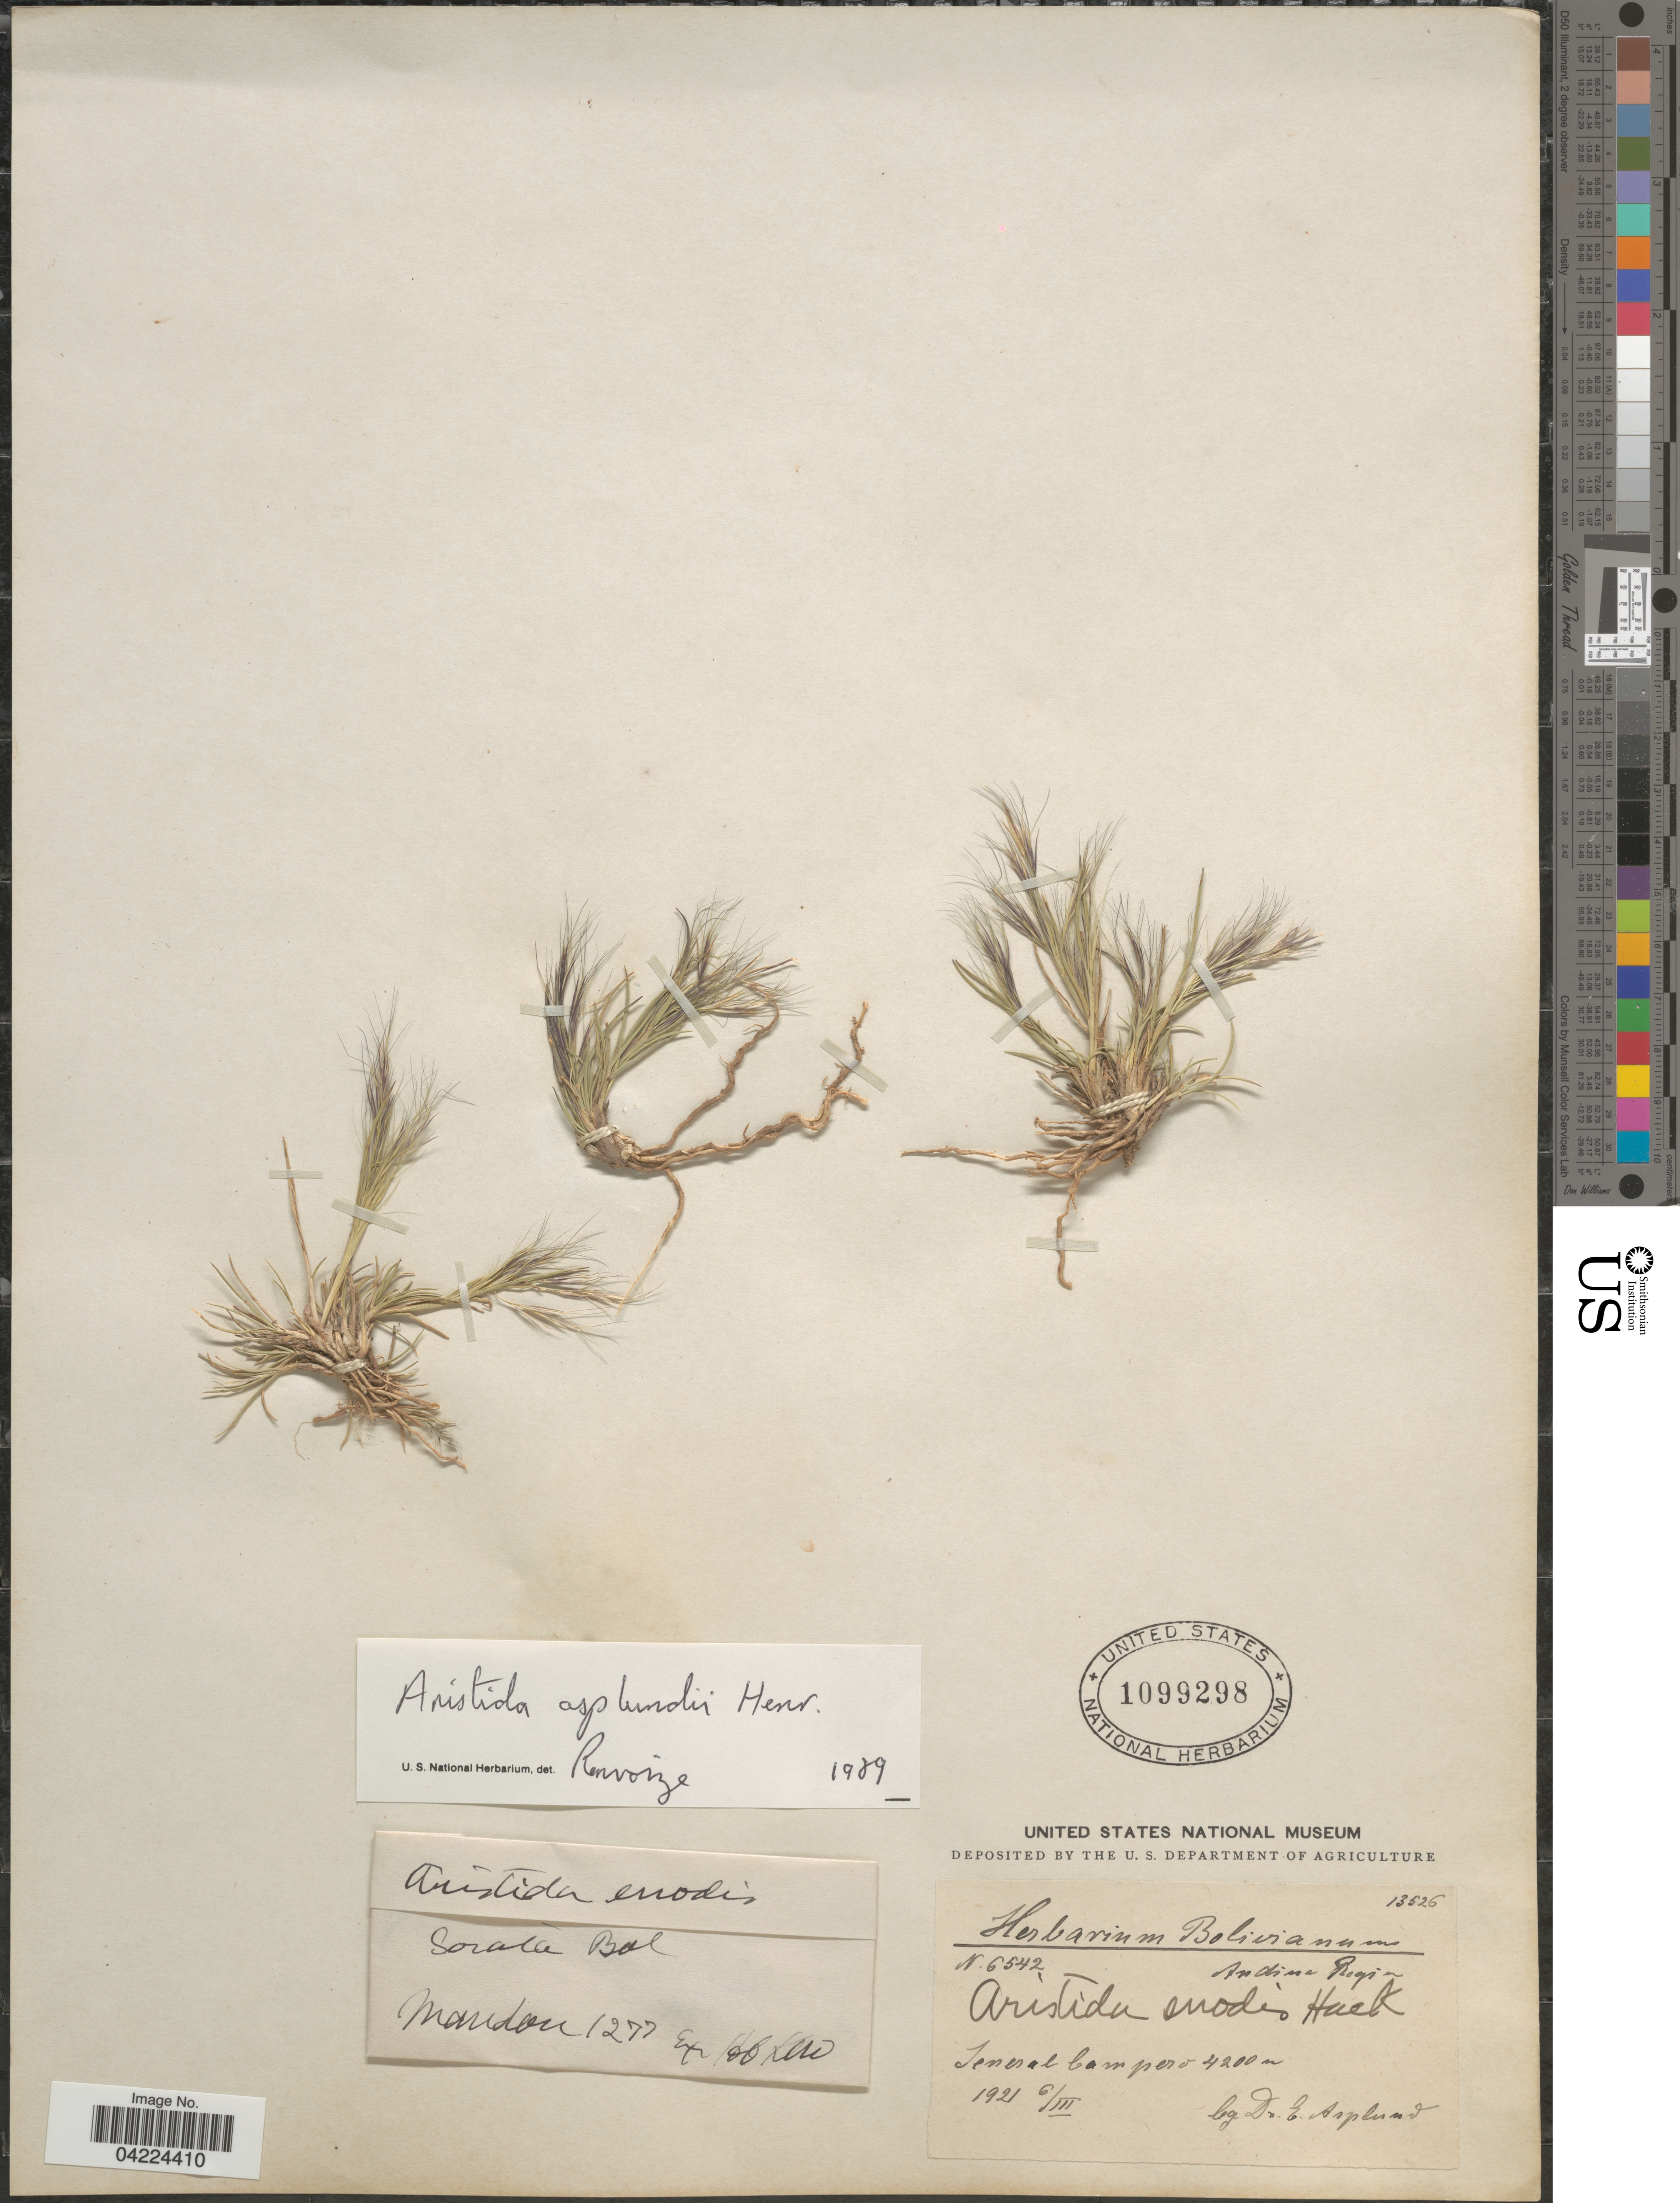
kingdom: Plantae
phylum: Tracheophyta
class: Liliopsida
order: Poales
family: Poaceae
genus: Aristida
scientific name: Aristida asplundii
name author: Henr.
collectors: E. Asplund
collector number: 6542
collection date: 1921-03-06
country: Bolivia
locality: Andine Region. General Campero.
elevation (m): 4200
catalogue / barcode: US 1099298